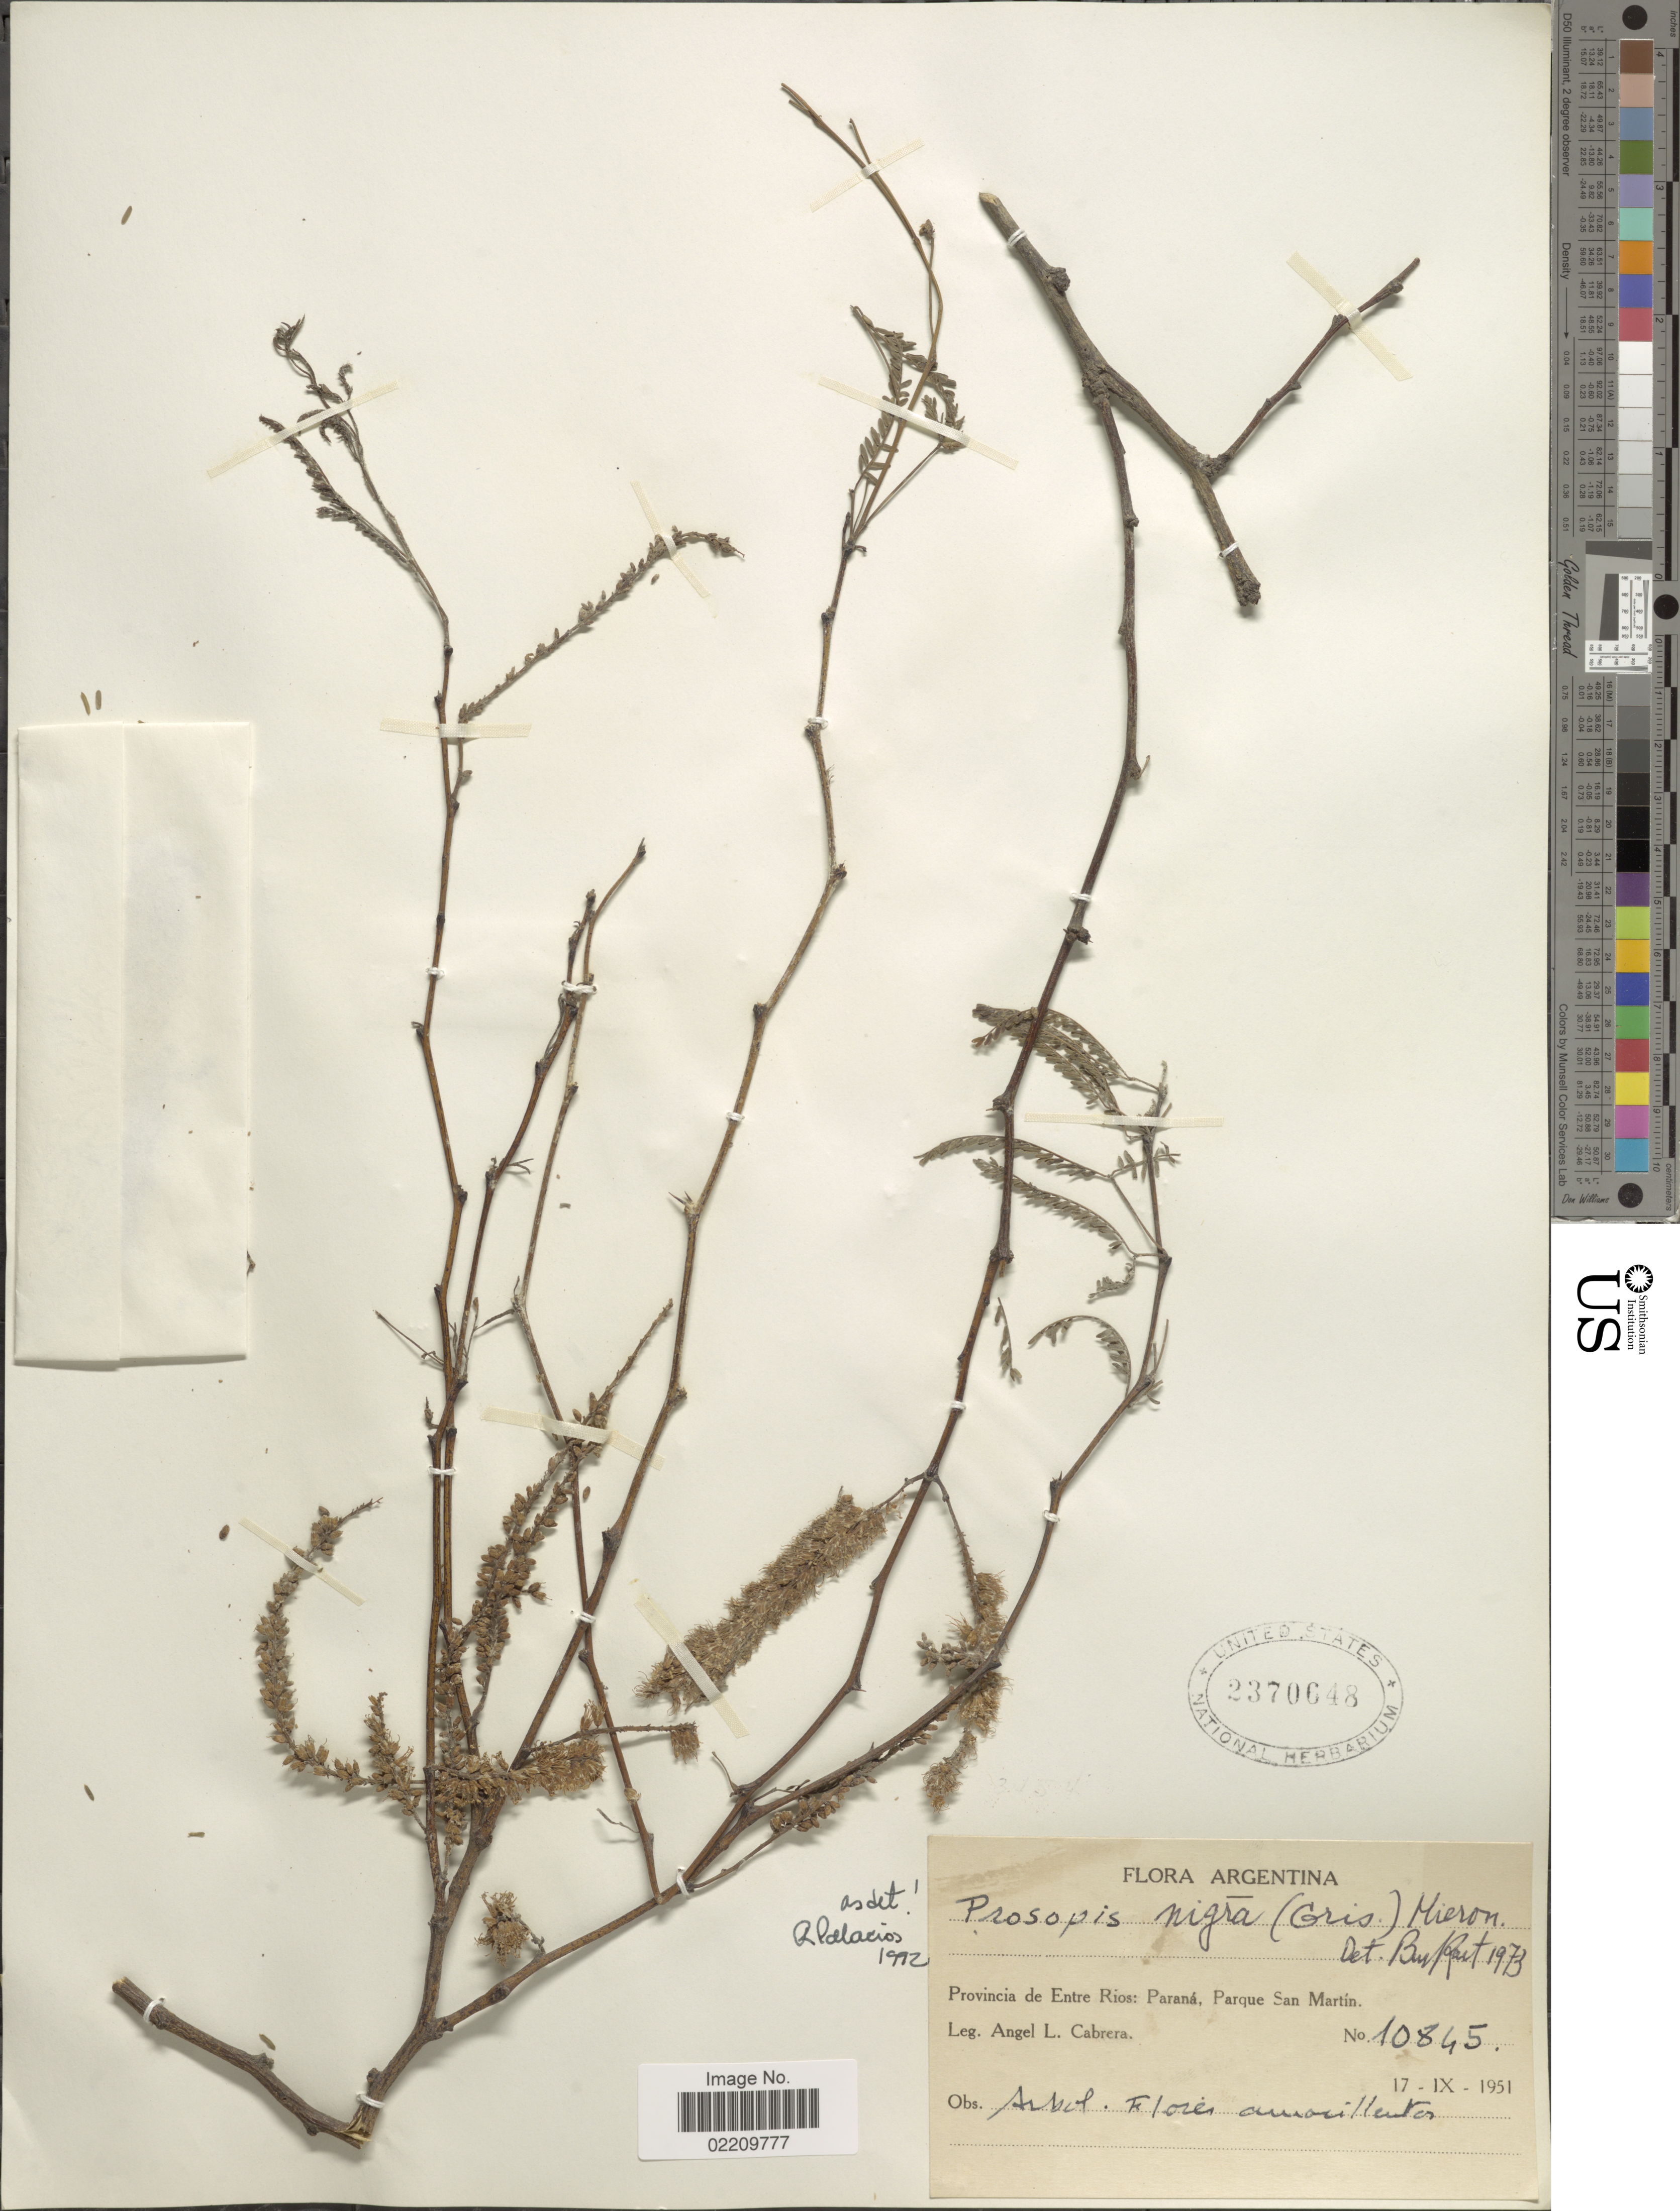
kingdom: Plantae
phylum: Tracheophyta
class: Magnoliopsida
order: Fabales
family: Fabaceae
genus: Neltuma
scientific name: Neltuma nigra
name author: (Griseb.) C. E. Hughes & G.P. Lewis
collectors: A. L. Cabrera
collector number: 10845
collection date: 1951-09-17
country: Argentina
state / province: Entre Rios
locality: Provincia de Entre Rios: Paraná, Parque San Martín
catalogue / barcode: US 2370648